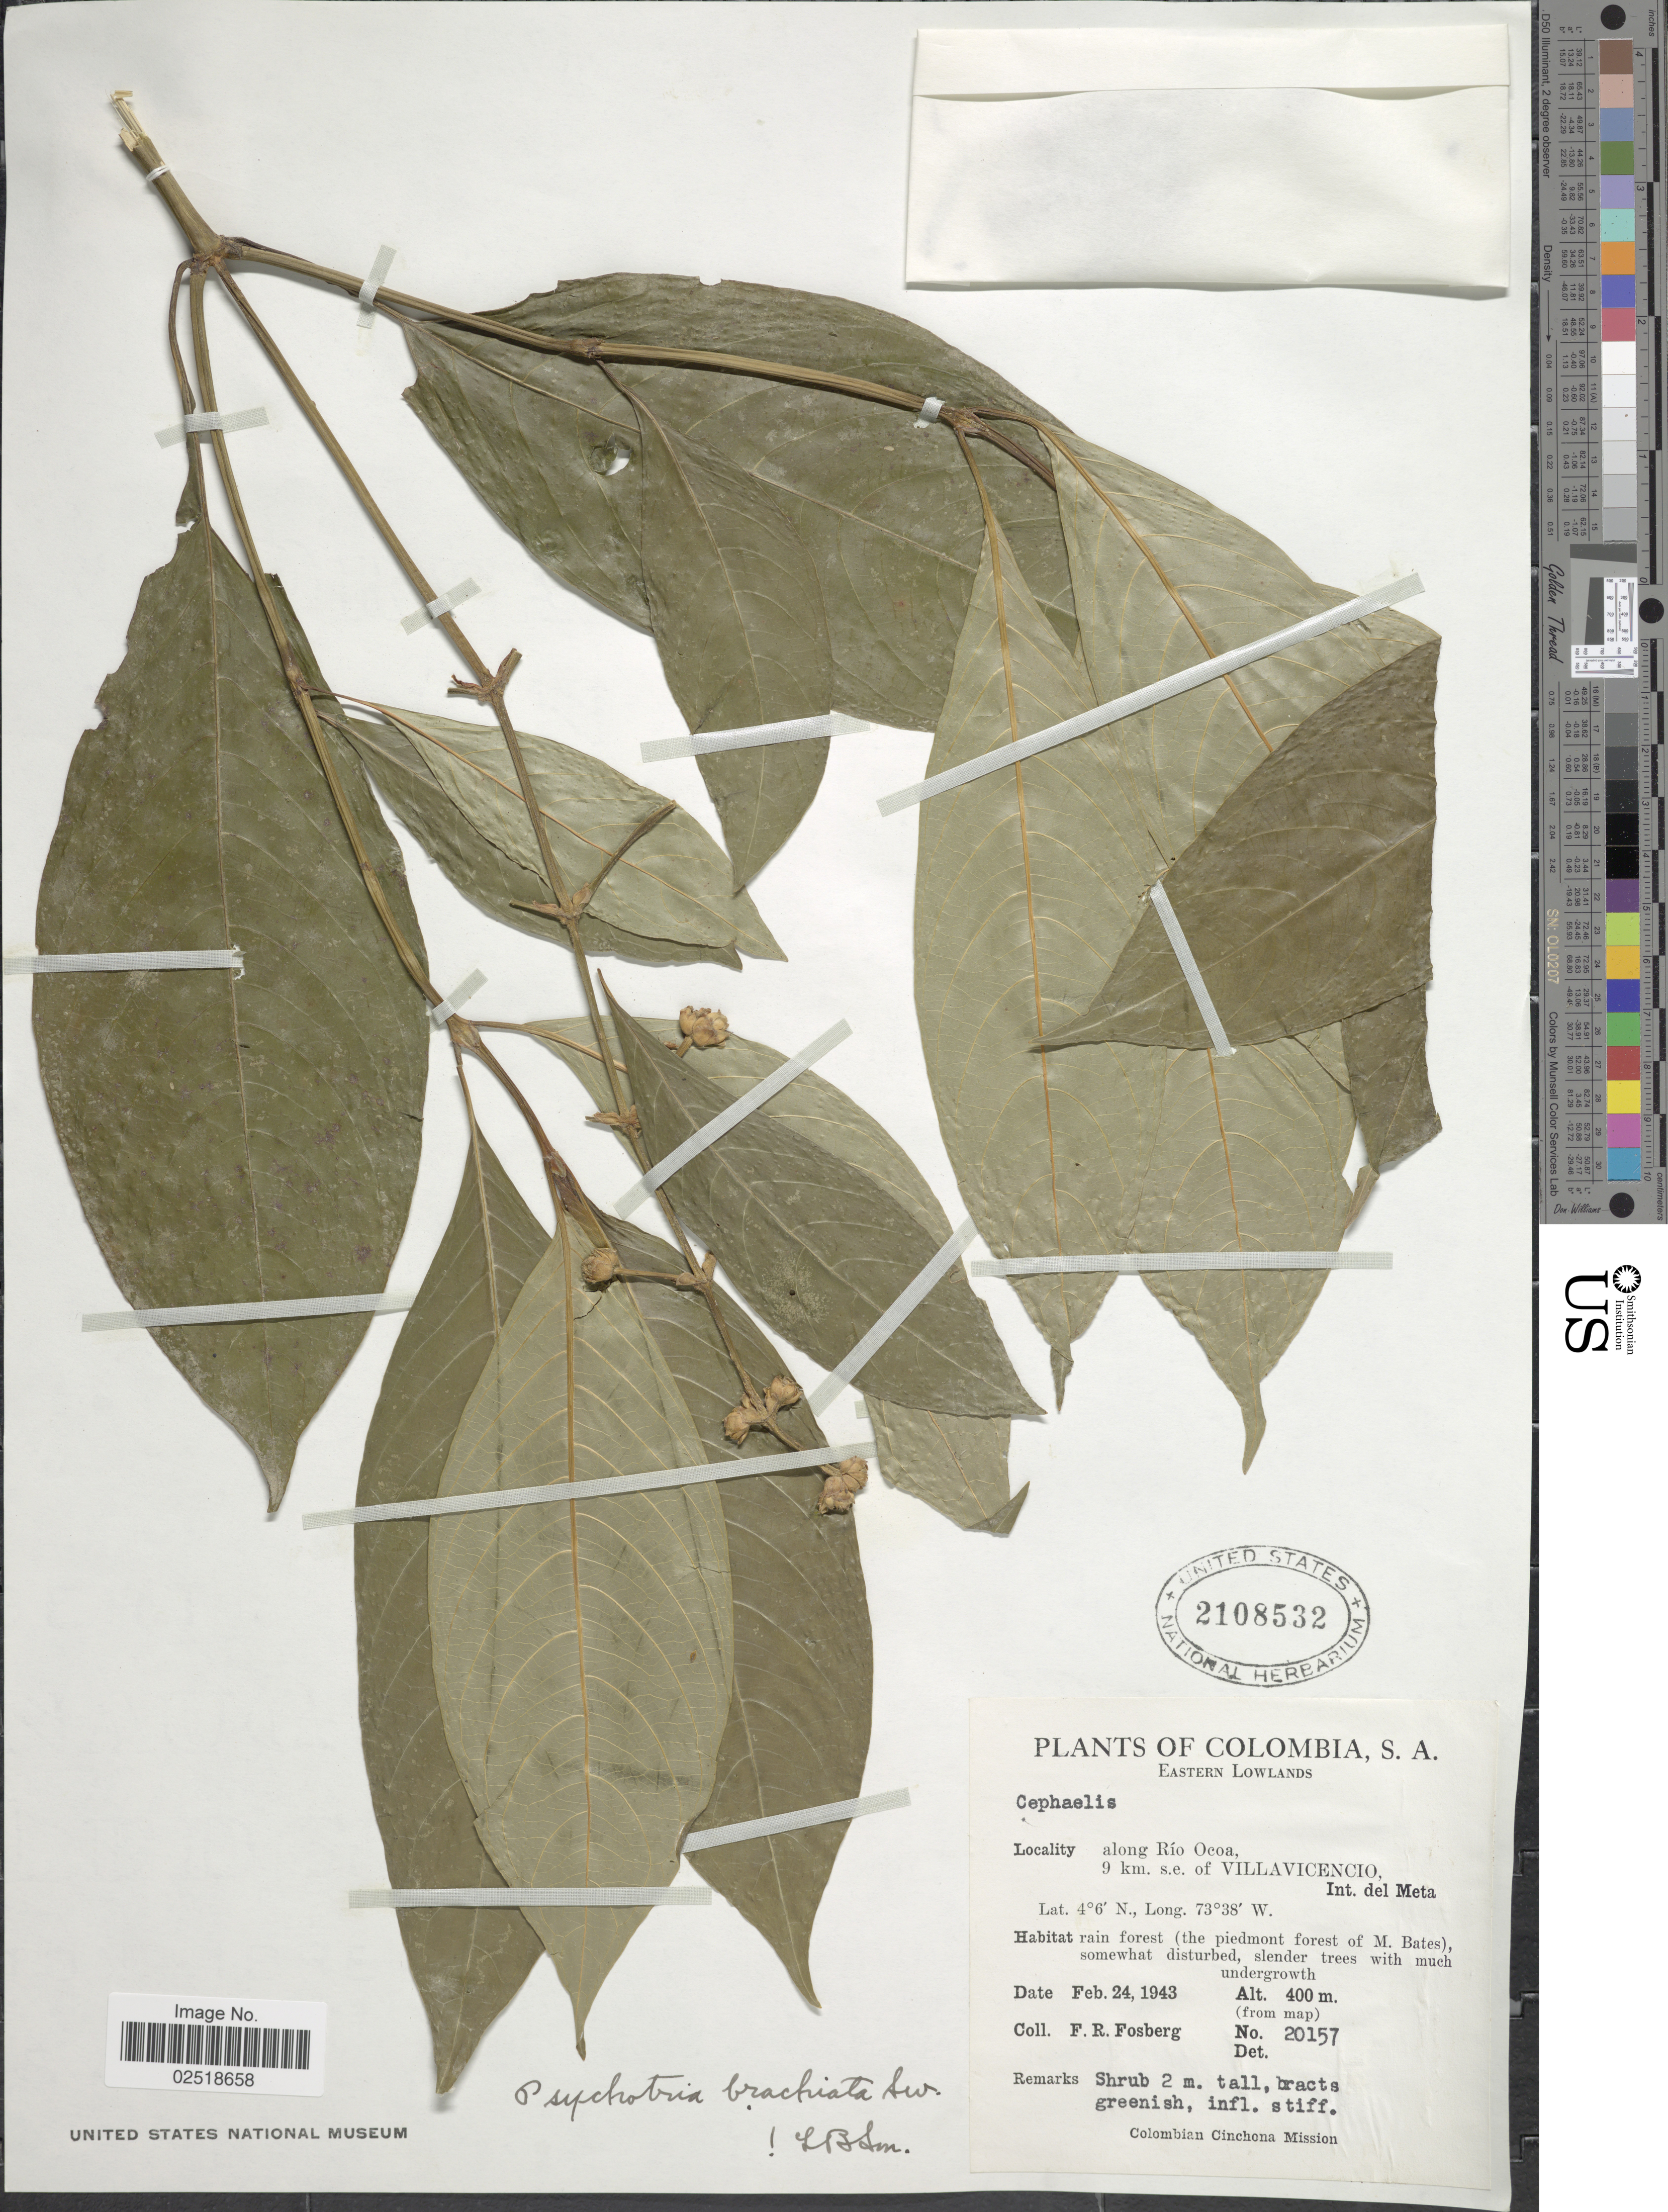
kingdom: Plantae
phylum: Tracheophyta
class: Magnoliopsida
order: Gentianales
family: Rubiaceae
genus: Psychotria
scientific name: Psychotria caerulea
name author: Ruiz & Pav.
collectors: F. R. Fosberg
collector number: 20157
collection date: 1943-02-24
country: Colombia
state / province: Meta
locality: Eastern Lowlands, along Río Ocoa, 9 km s.e. of Villavicencio, Int del Meta, rain forest (the piedmont forest of M. Bates)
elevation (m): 400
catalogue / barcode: US 2108532